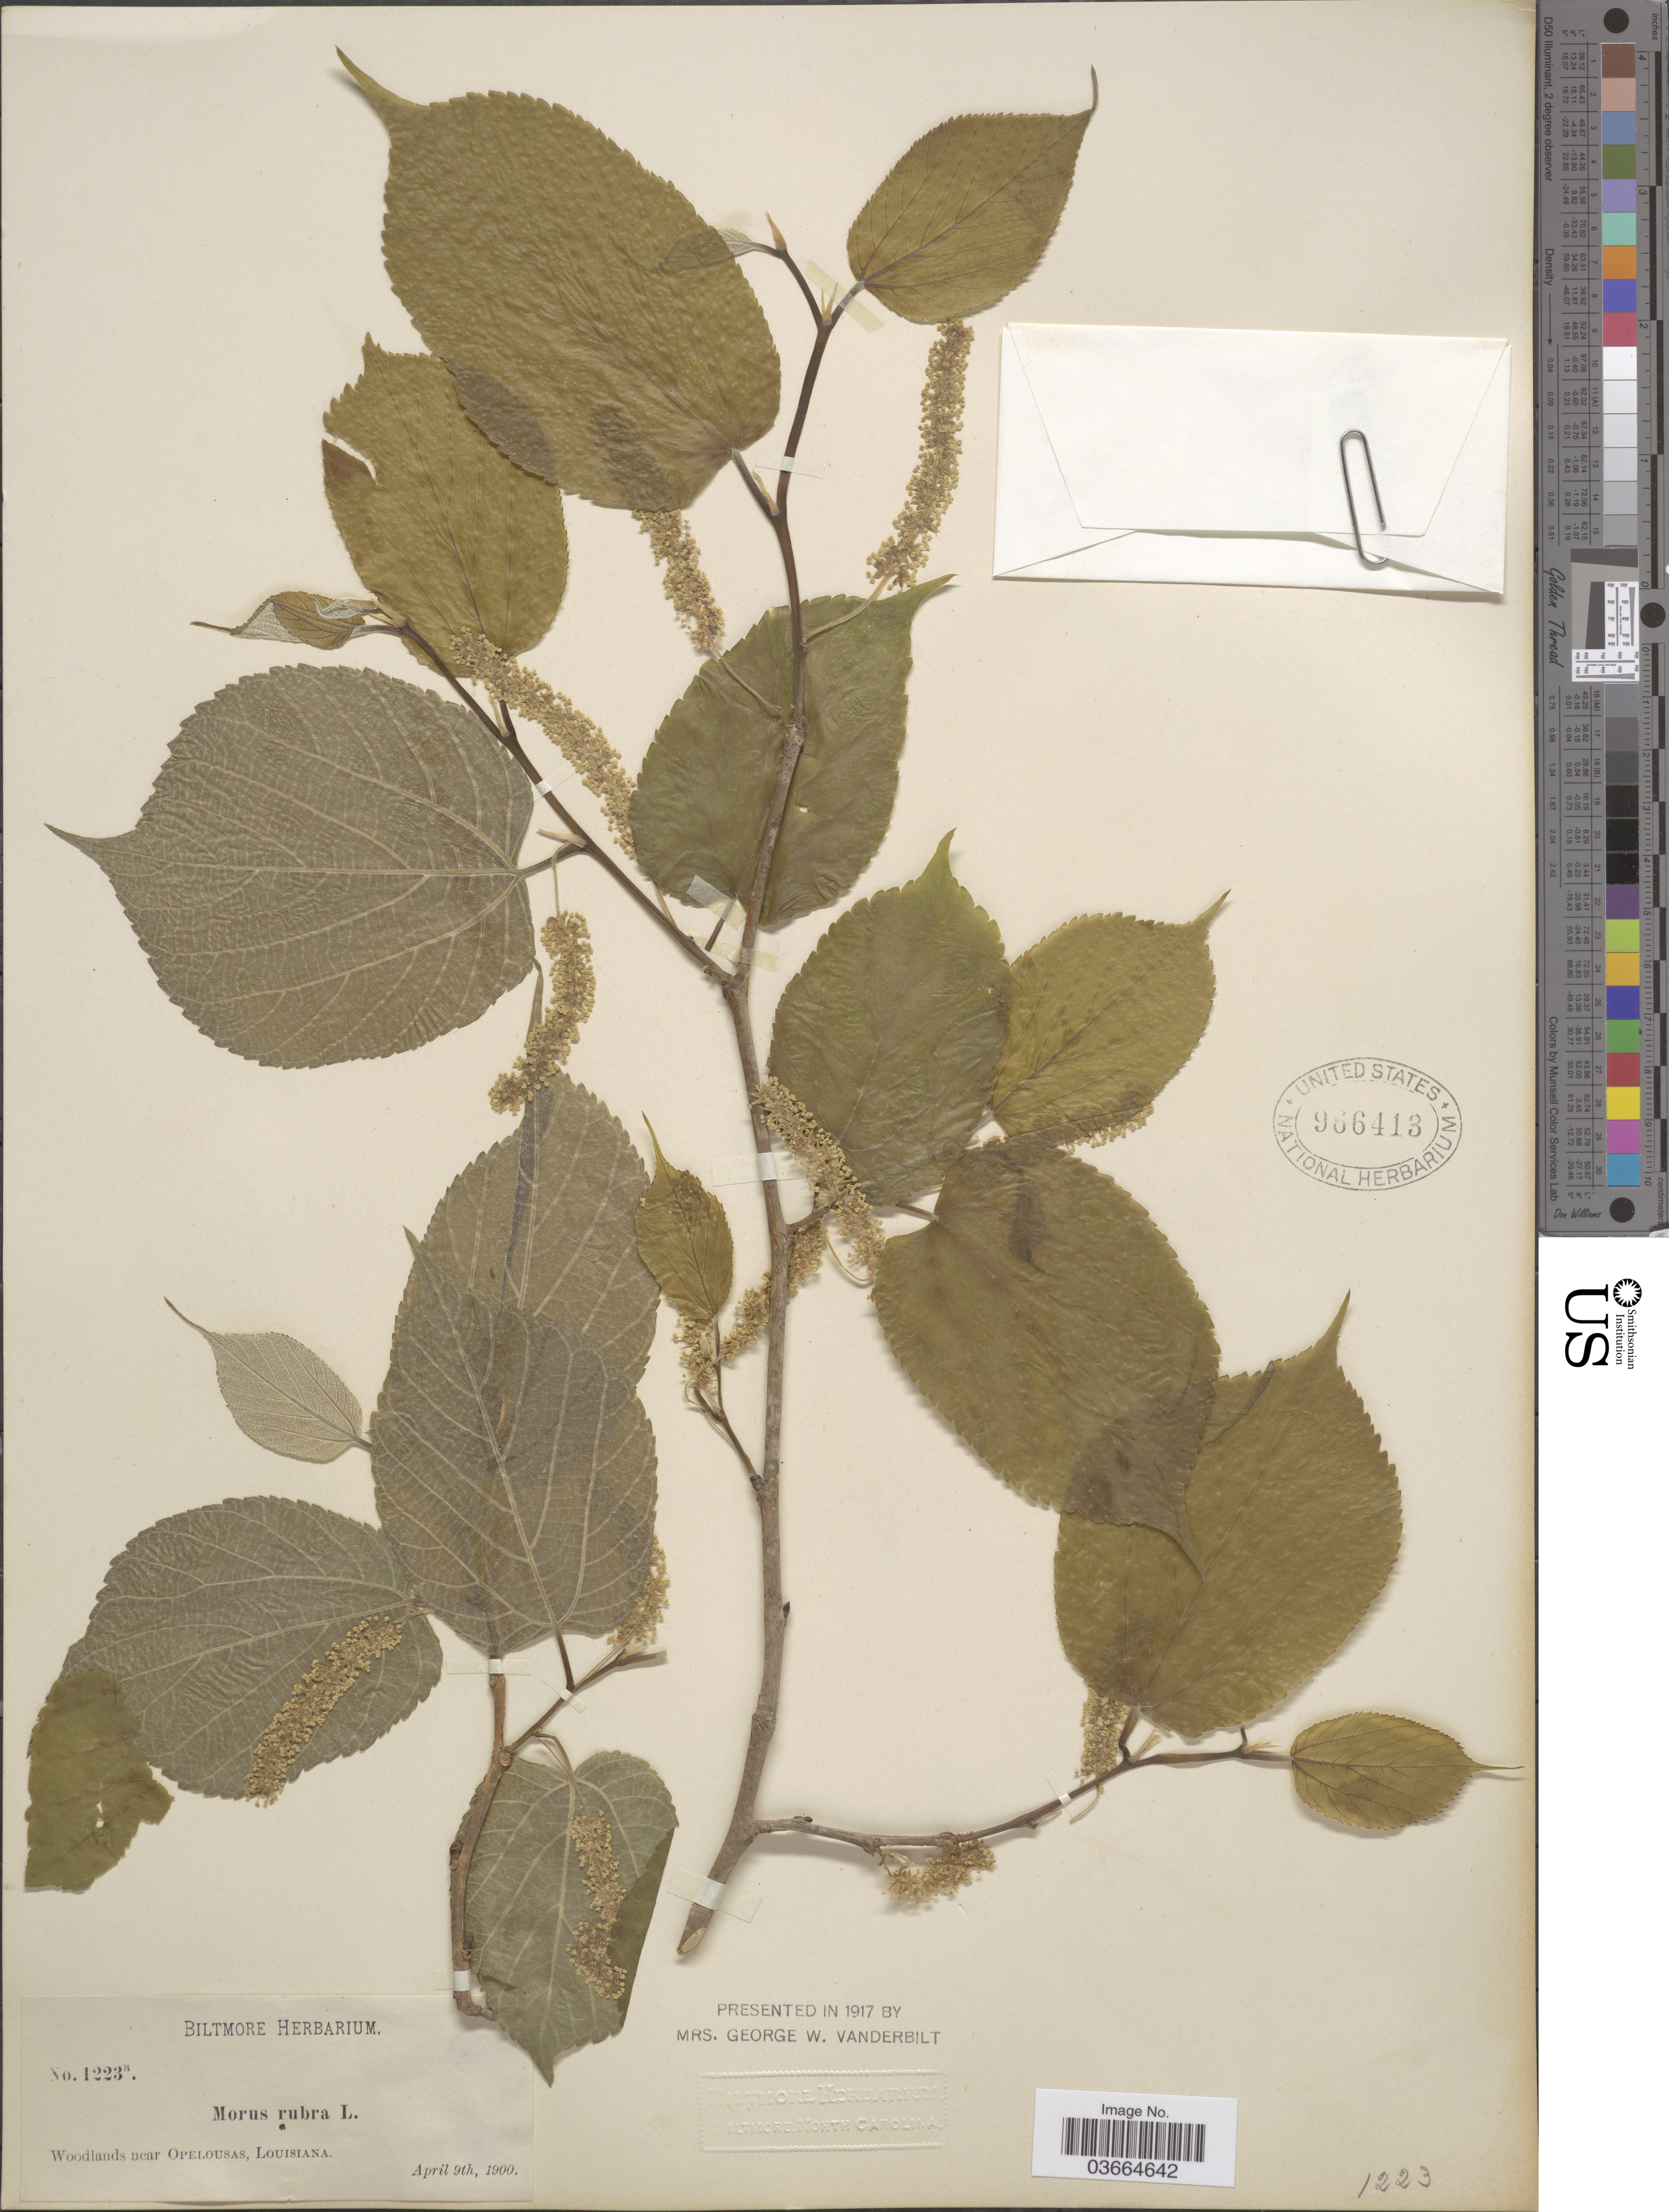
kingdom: Plantae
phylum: Tracheophyta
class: Magnoliopsida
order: Rosales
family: Moraceae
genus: Morus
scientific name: Morus rubra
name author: L.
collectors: ex herb. Biltmore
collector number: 1223a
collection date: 1900-04-09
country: United States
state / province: Louisiana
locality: Woodlands near Opelousas.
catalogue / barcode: US 966413